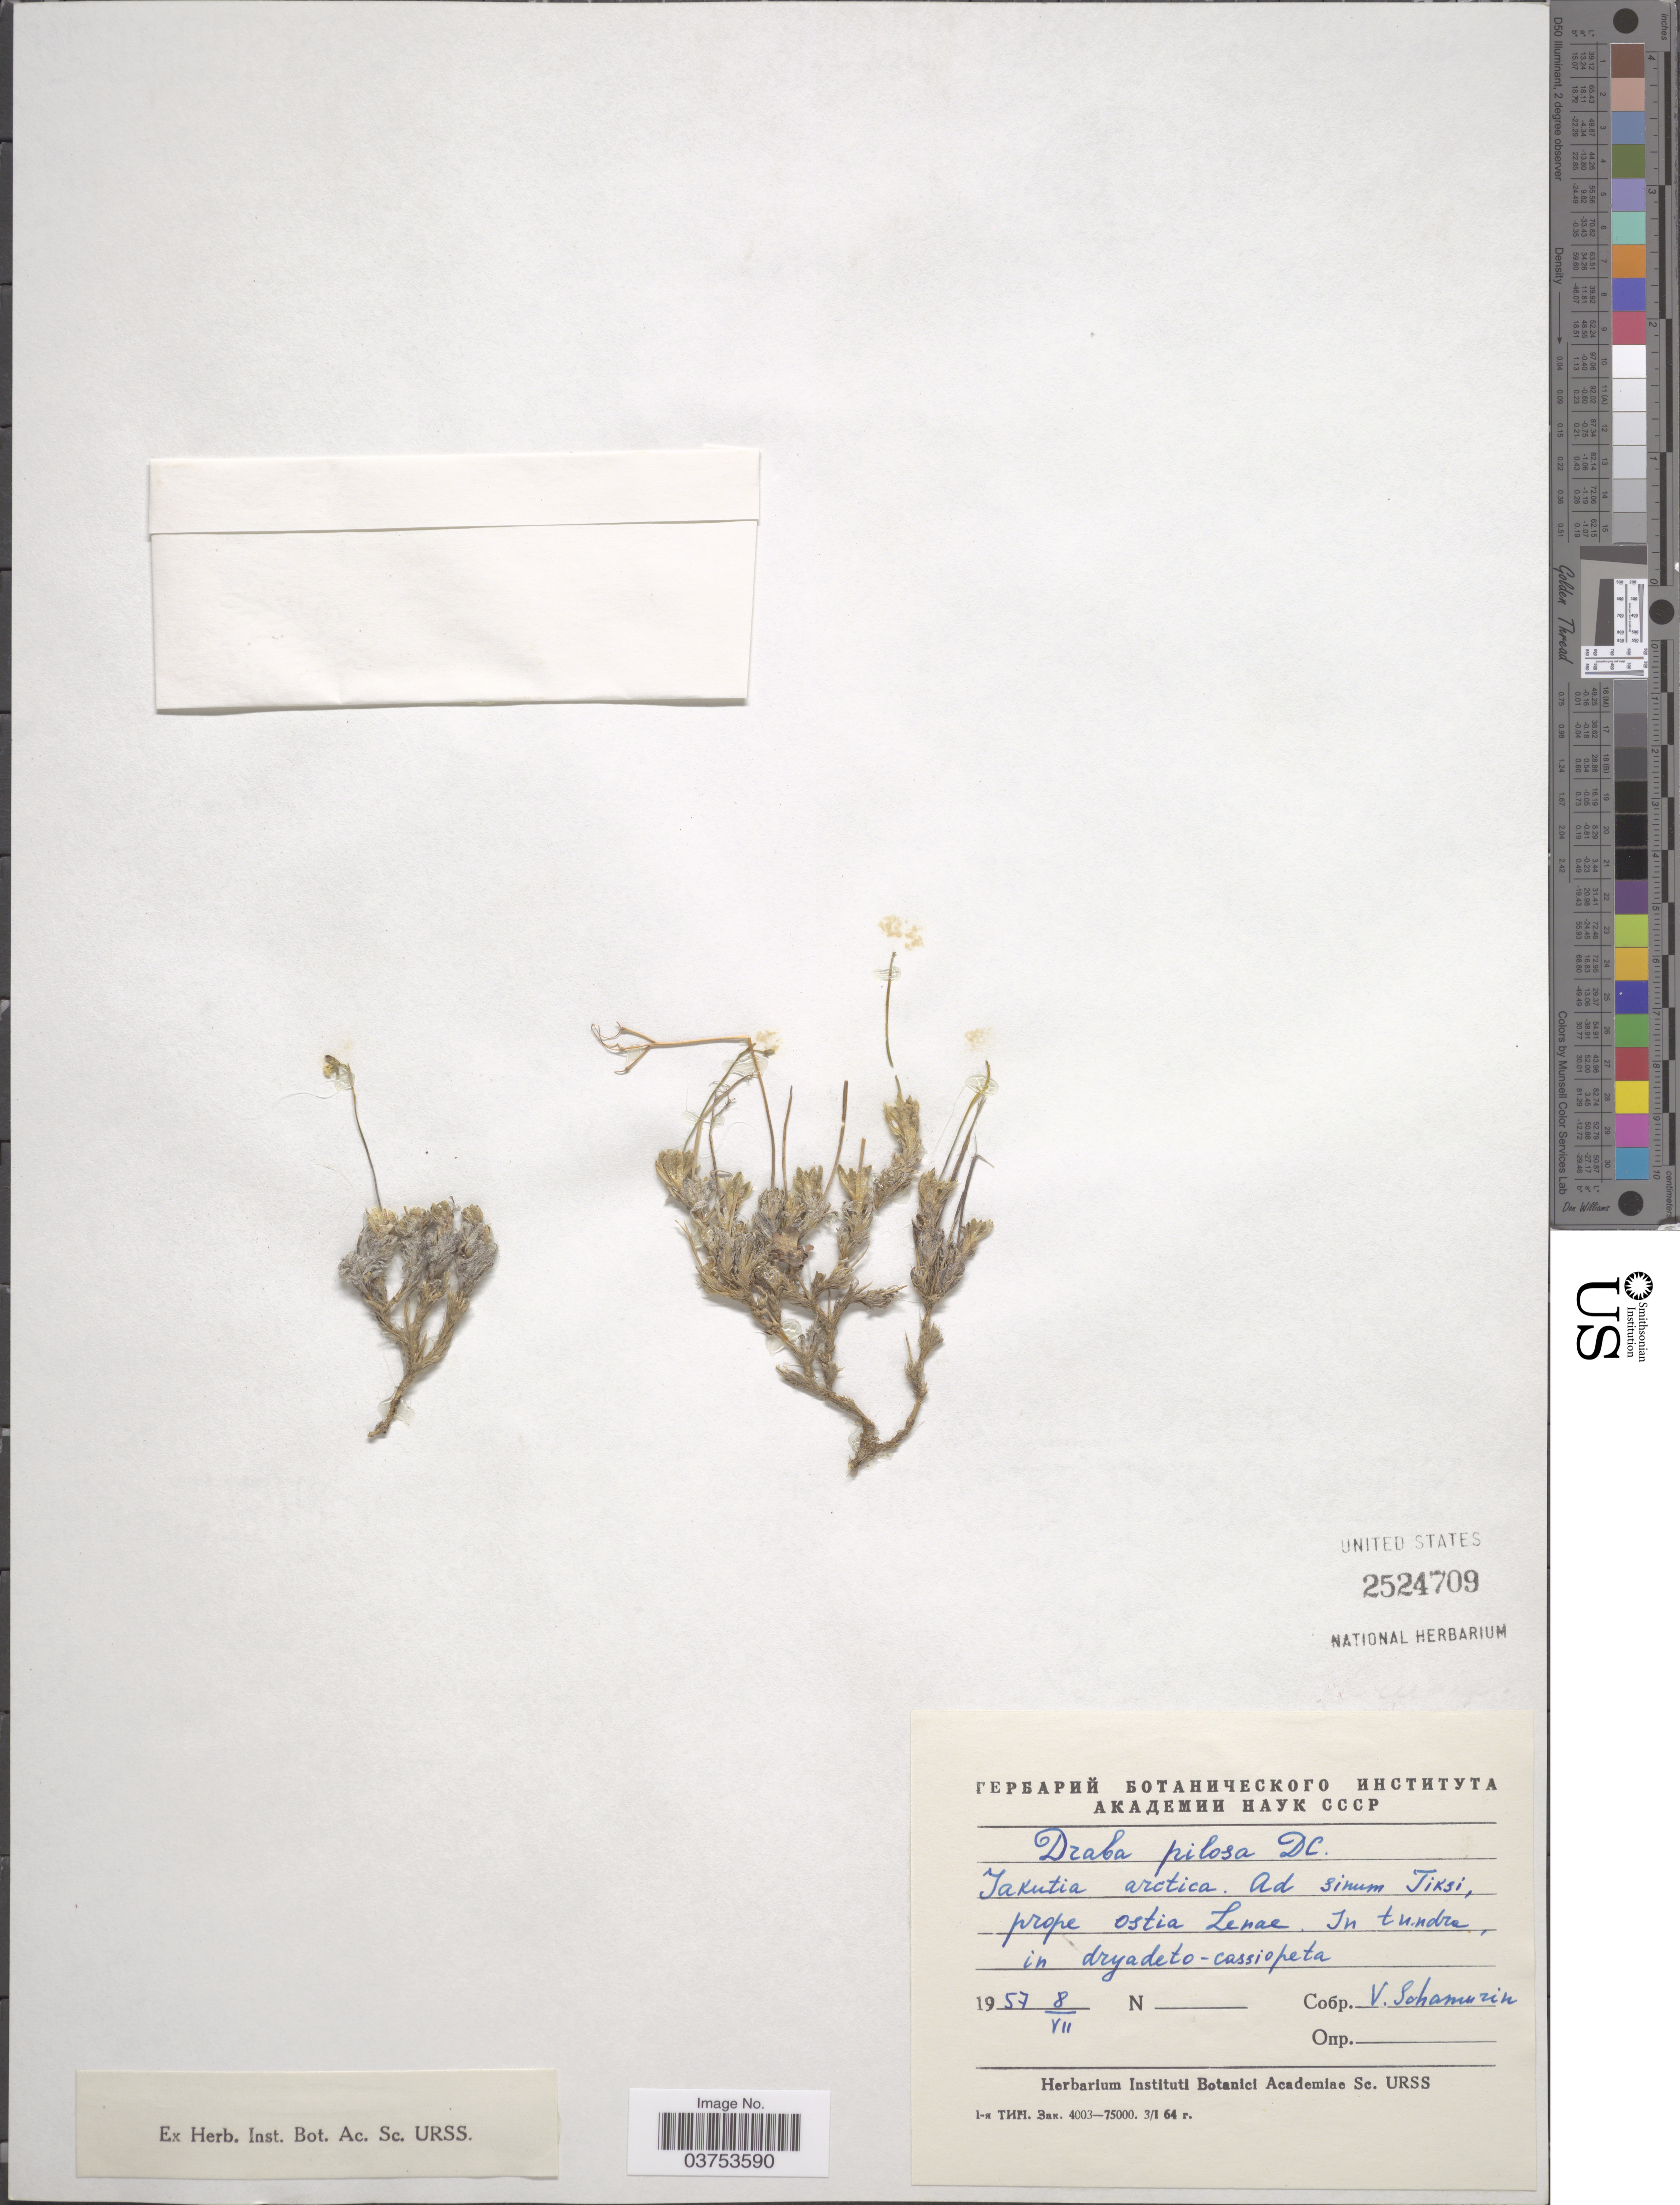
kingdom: Plantae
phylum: Tracheophyta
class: Magnoliopsida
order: Brassicales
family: Brassicaceae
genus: Draba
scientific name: Draba pilosa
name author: Adams ex DC.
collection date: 1957-07-08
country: Russian Federation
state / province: Sakha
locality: Jakutia arctica. Ad sinum Tiksi, prope ostia Lenae.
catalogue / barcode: US 2524709